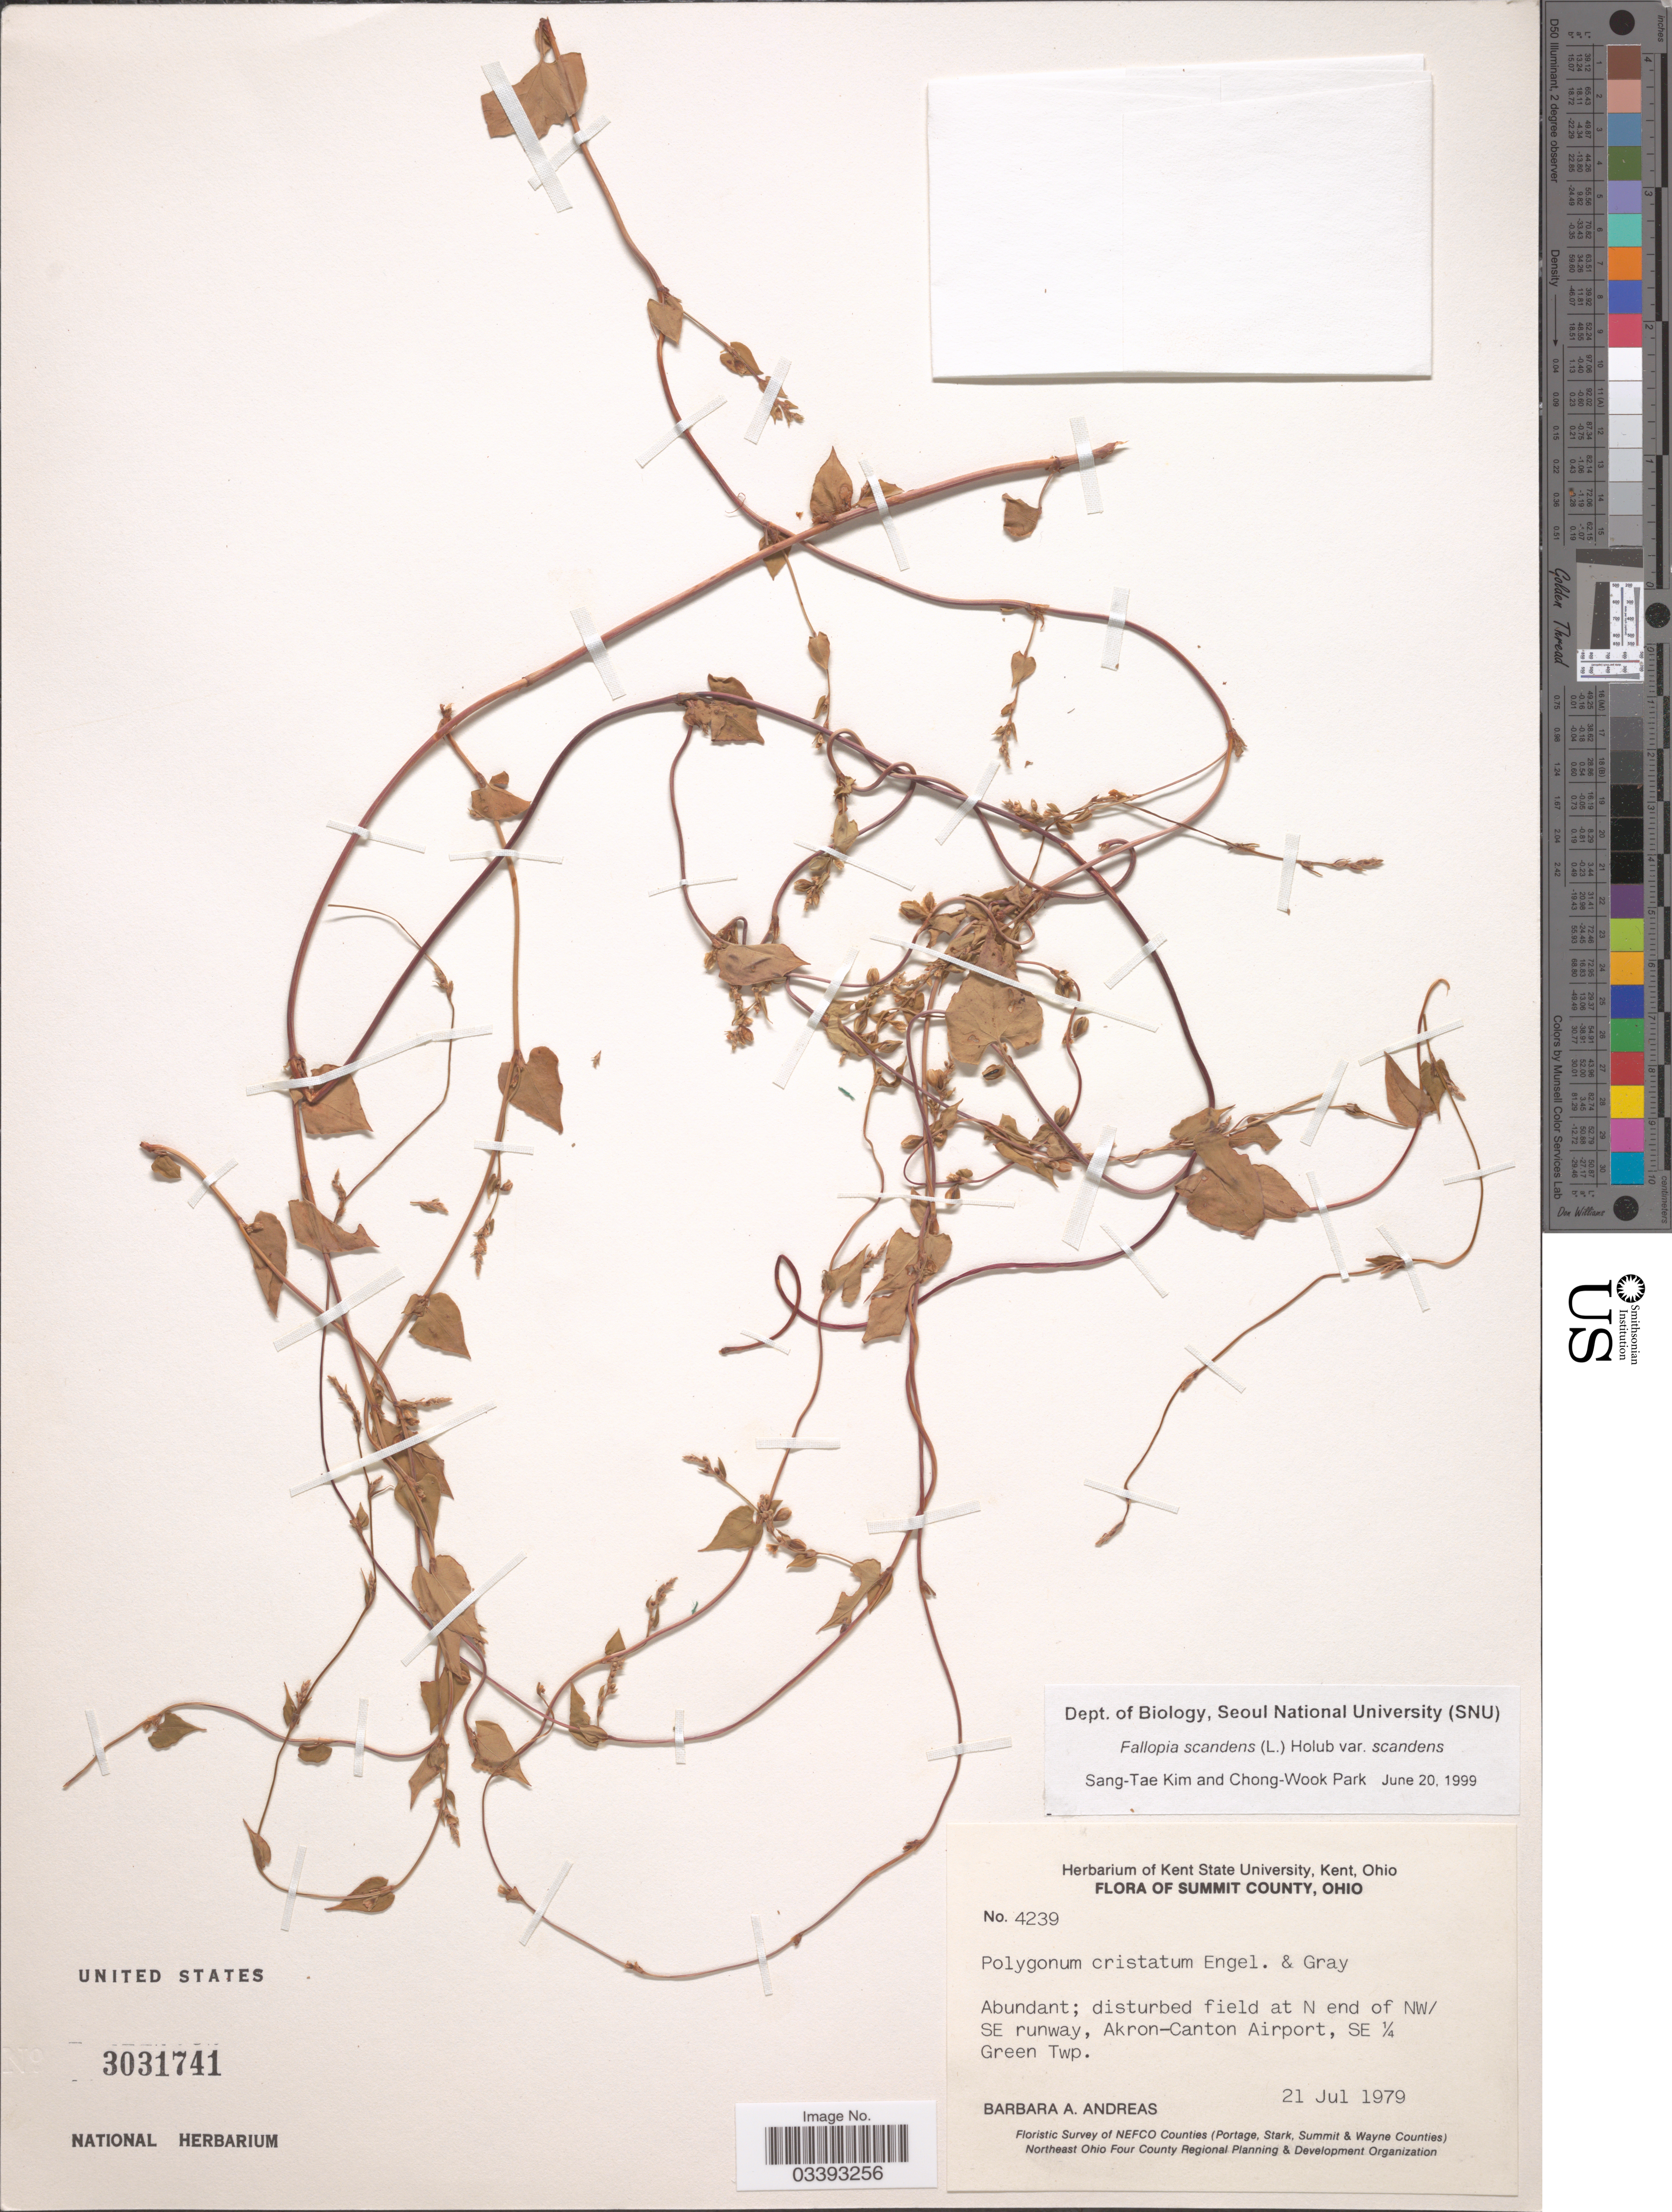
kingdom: Plantae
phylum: Tracheophyta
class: Magnoliopsida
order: Caryophyllales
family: Polygonaceae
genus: Fallopia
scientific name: Fallopia scandens var. scandens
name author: (L.) Holub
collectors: B. A. Andreas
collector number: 4239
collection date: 1979-07-21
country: United States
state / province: Ohio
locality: Summit County. Disturbed field at N end of NW/ SE runway, Akron-Canton Airport, SE ¼ Green Twp.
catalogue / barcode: US 3031741